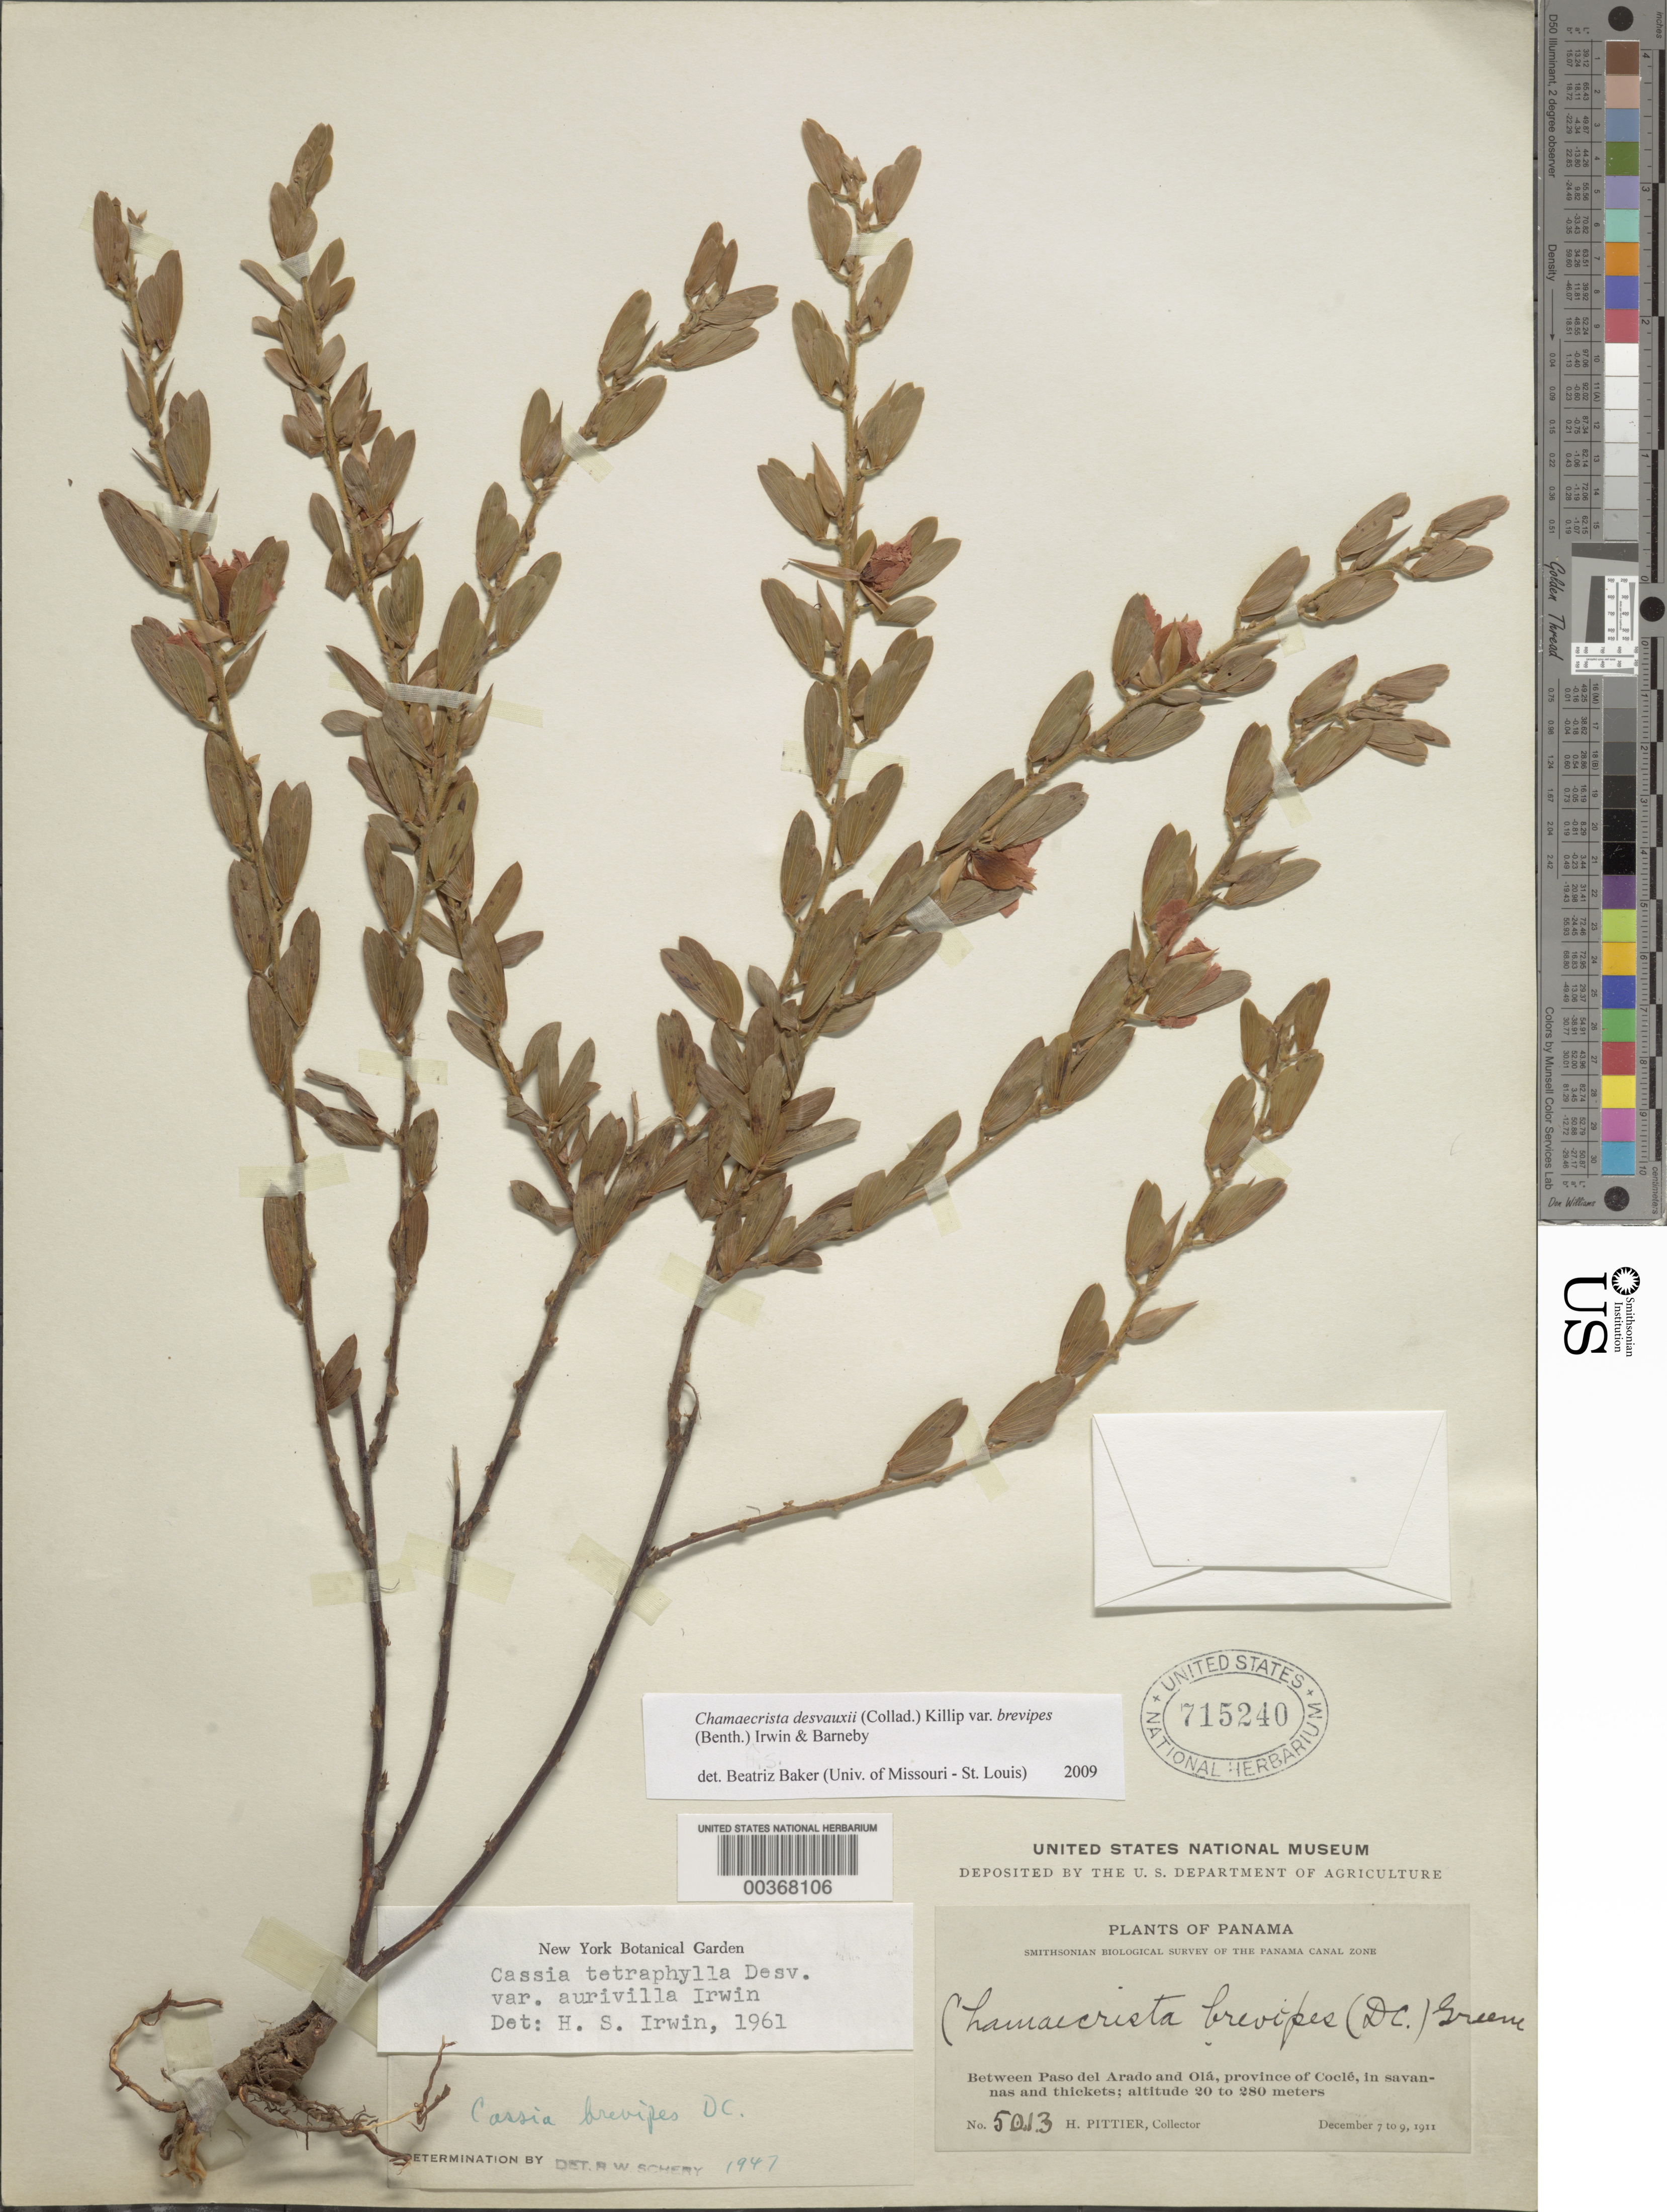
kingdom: Plantae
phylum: Tracheophyta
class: Magnoliopsida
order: Fabales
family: Fabaceae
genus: Chamaecrista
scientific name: Chamaecrista desvauxii var. brevipes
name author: (Benth.) H.S. Irwin & Barneby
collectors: H. F. Pittier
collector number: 5013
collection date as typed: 07 Dec 1911 to 09 Dec 1911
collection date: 1911-12-07/1911-12-09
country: Panama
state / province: Coclé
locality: Between Paso del Arado and Ola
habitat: In savanas and thickets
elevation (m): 20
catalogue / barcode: US 715240